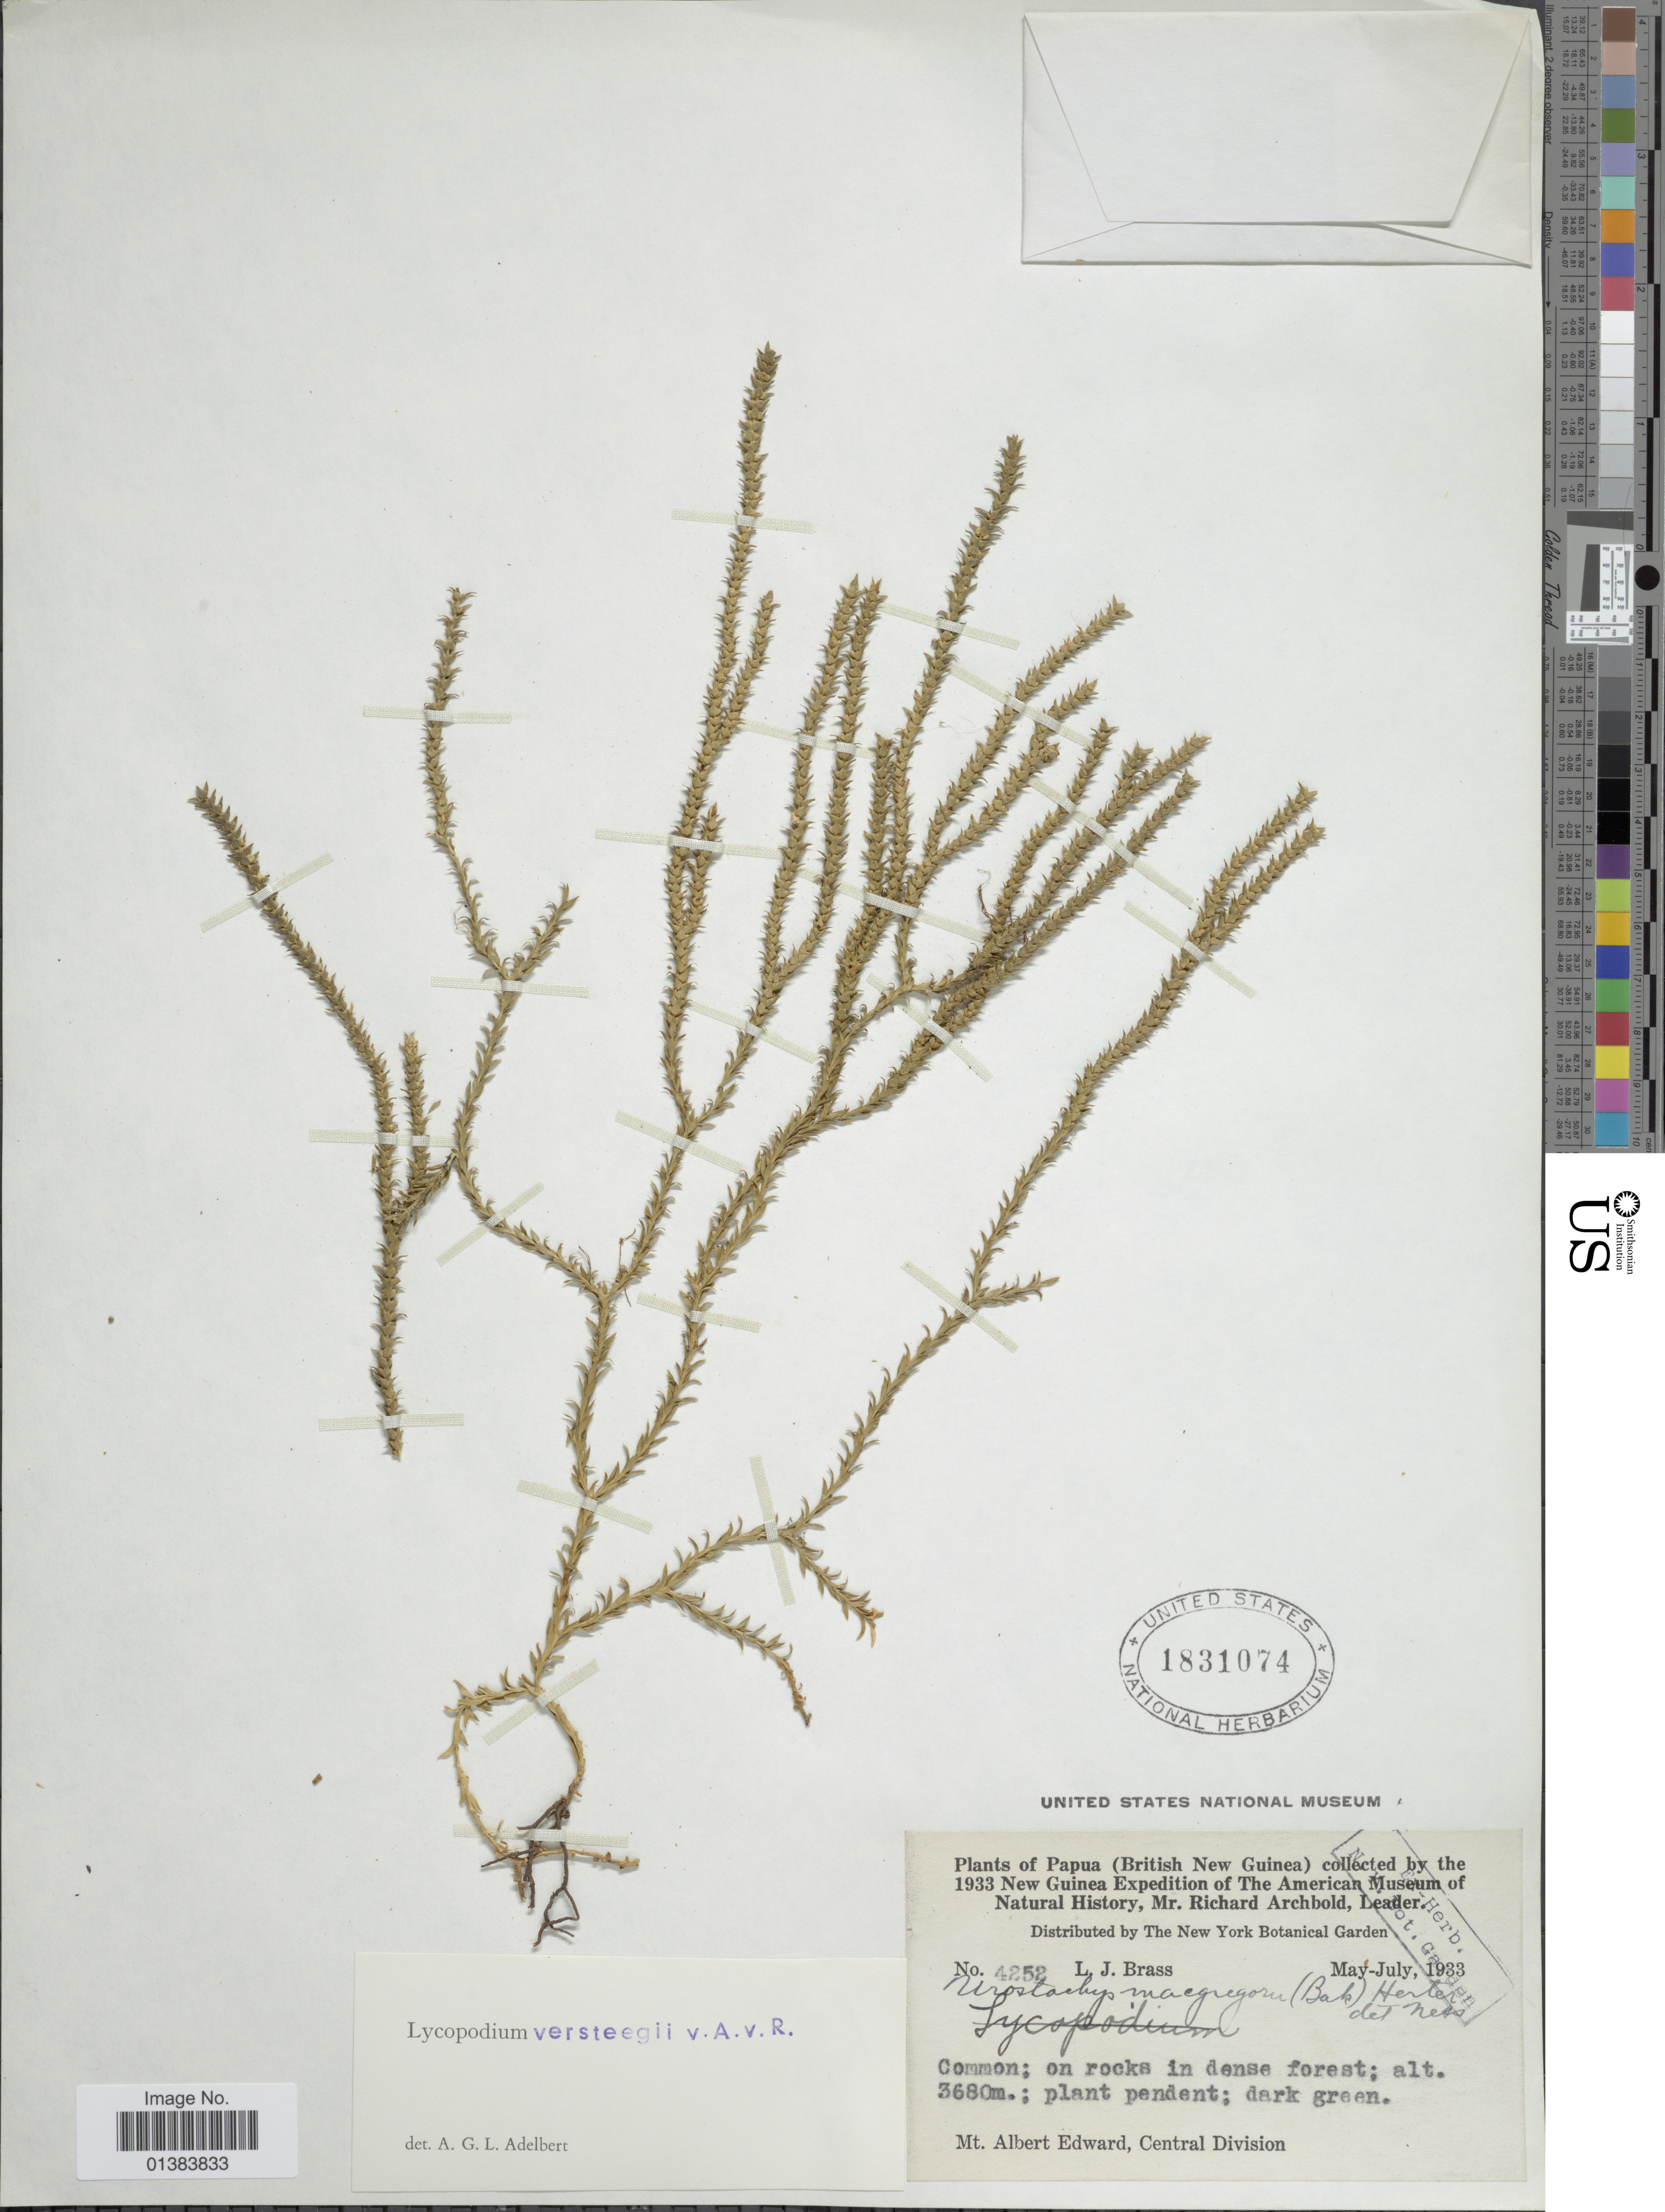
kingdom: Plantae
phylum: Tracheophyta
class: Lycopodiopsida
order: Lycopodiales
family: Lycopodiaceae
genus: Phlegmariurus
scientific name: Phlegmariurus macgregorii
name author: (Baker) A. R. Field & Bostock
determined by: Field, A. R.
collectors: L. J. Brass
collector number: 4252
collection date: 1933-05/1933-07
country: Papua New Guinea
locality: Papua (British New Guinea), Mt. Albert Edward, Central Division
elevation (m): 3680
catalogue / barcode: US 1831074